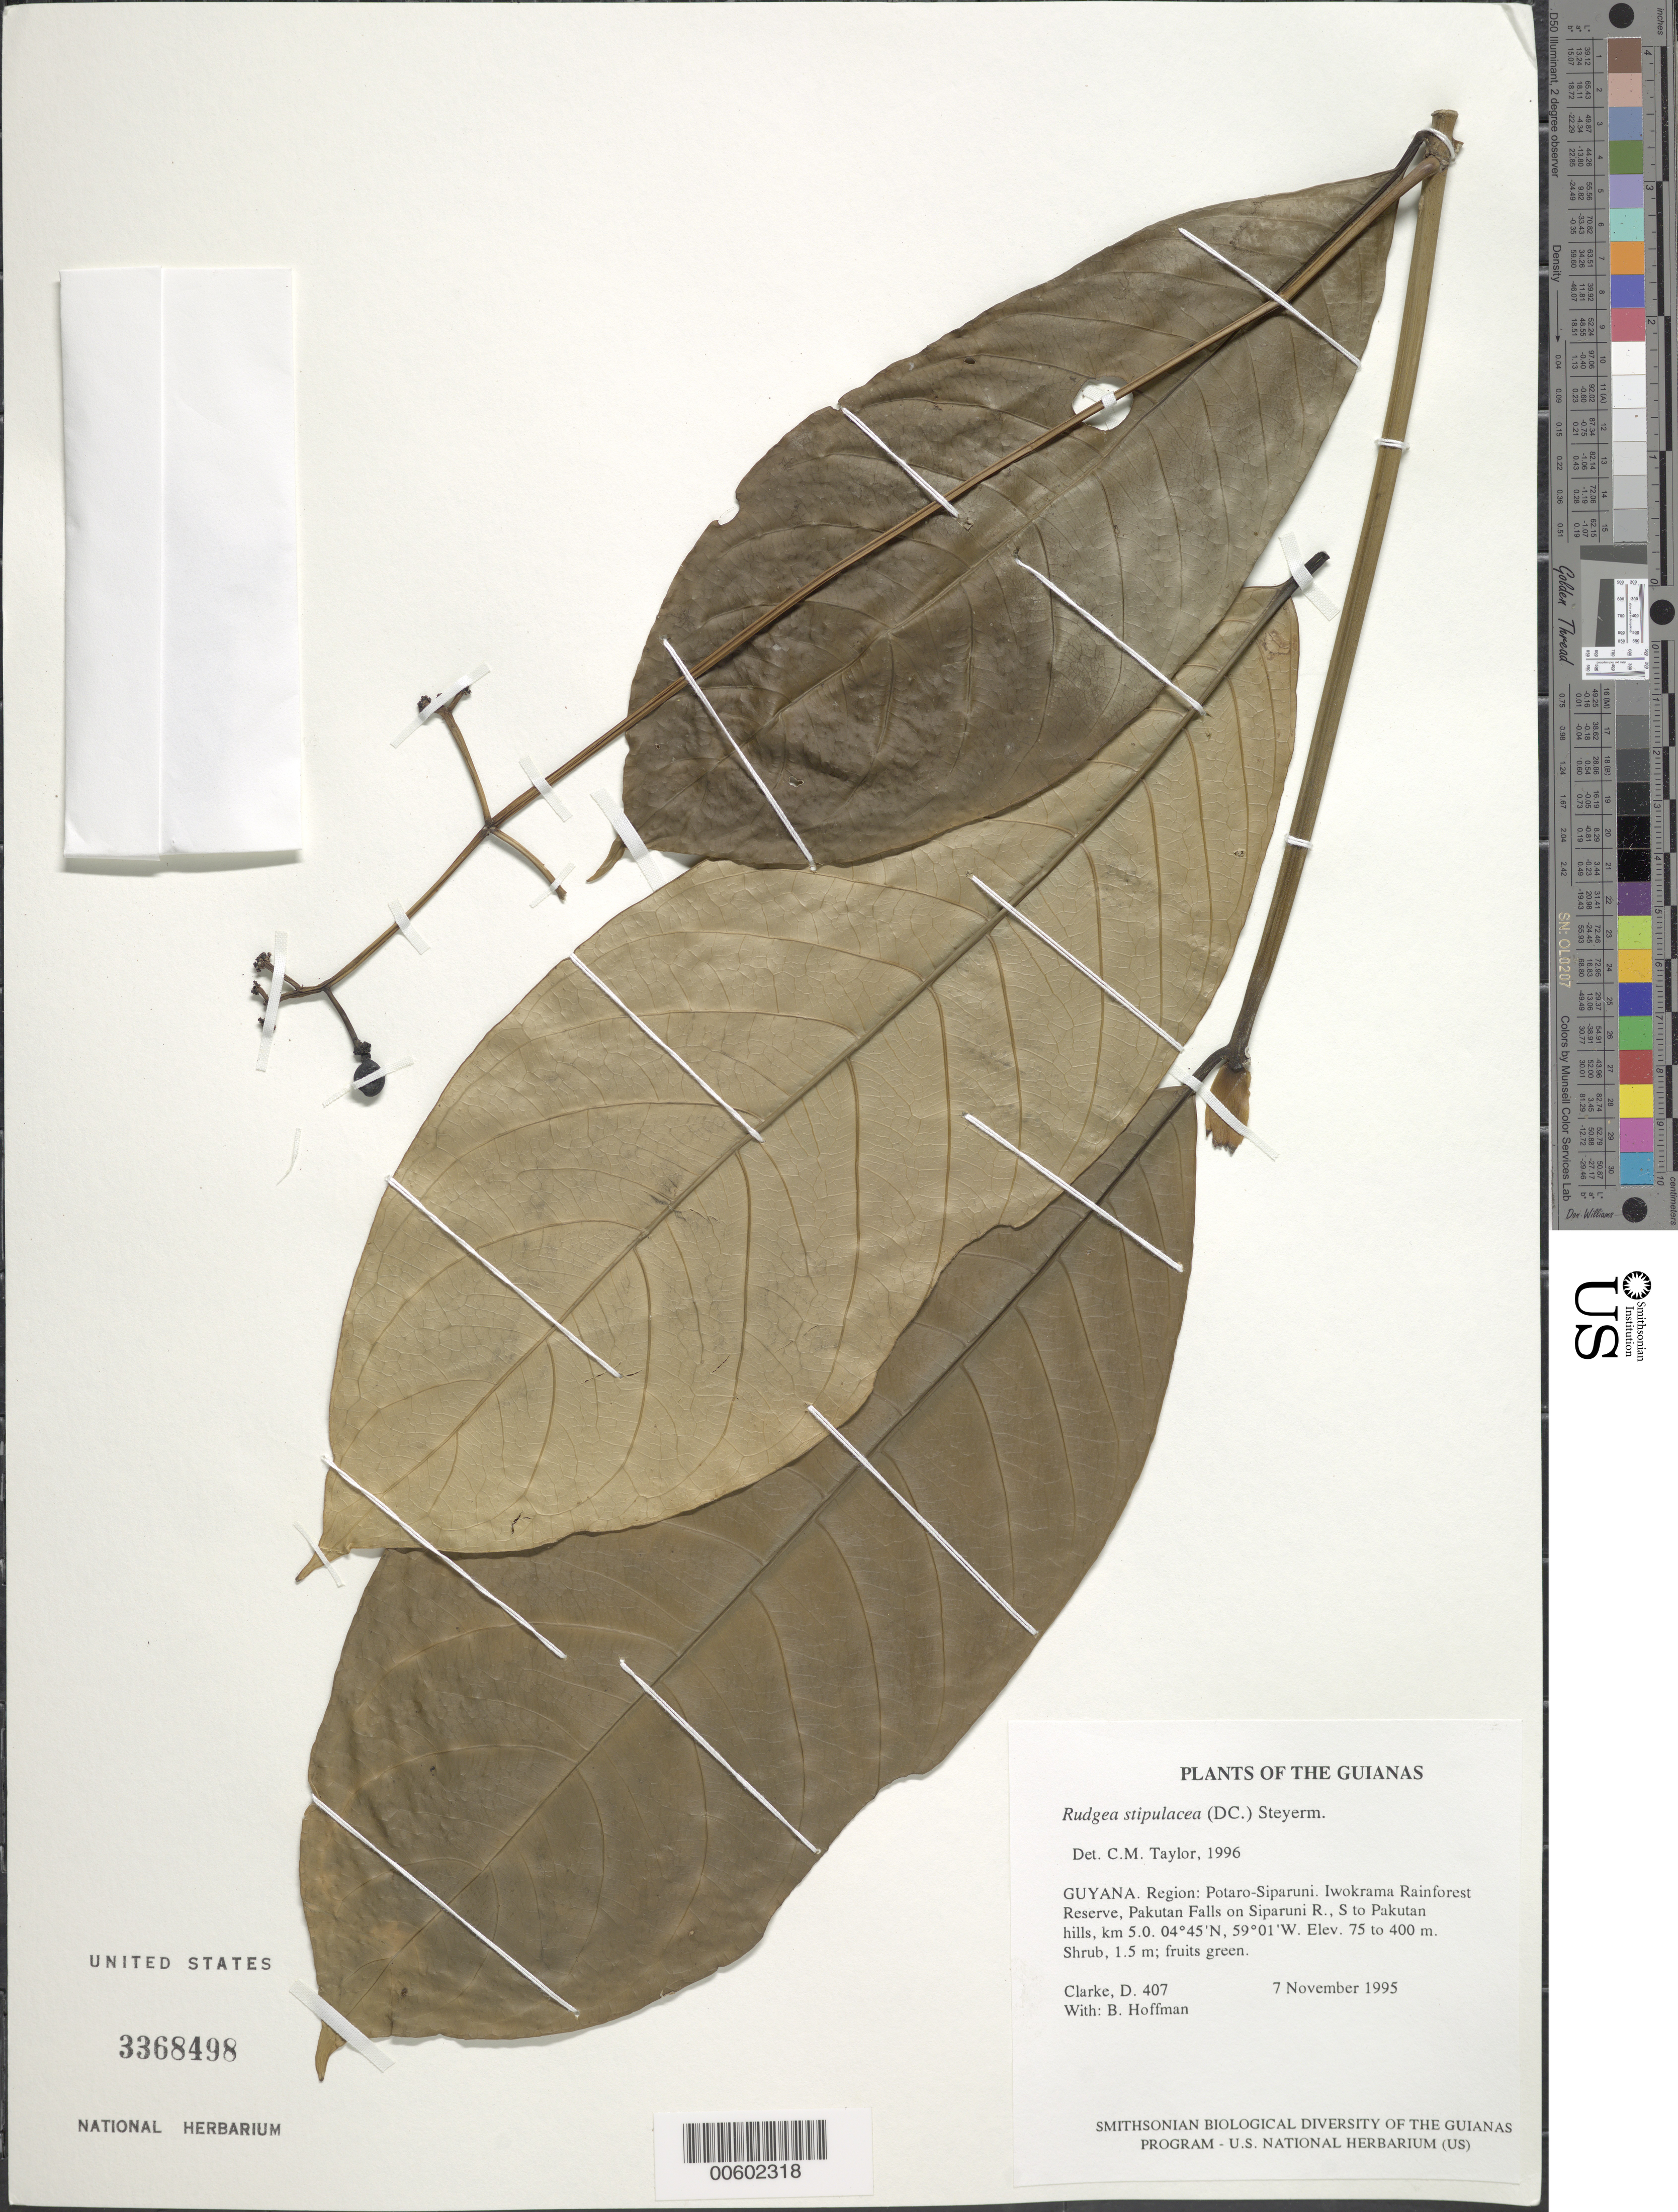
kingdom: Plantae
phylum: Tracheophyta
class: Magnoliopsida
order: Gentianales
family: Rubiaceae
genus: Rudgea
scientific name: Rudgea stipulacea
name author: (DC.) Steyerm.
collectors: D. Clarke & B. Hoffman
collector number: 407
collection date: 1995-11-07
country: Guyana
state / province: Potaro-Siparuni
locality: The Guianas, Iwokrama Rainforest Reserve, Pakutan Falls on Siparuni R., S to Pakutan hills, km 5.0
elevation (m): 75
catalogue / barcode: US 3368498